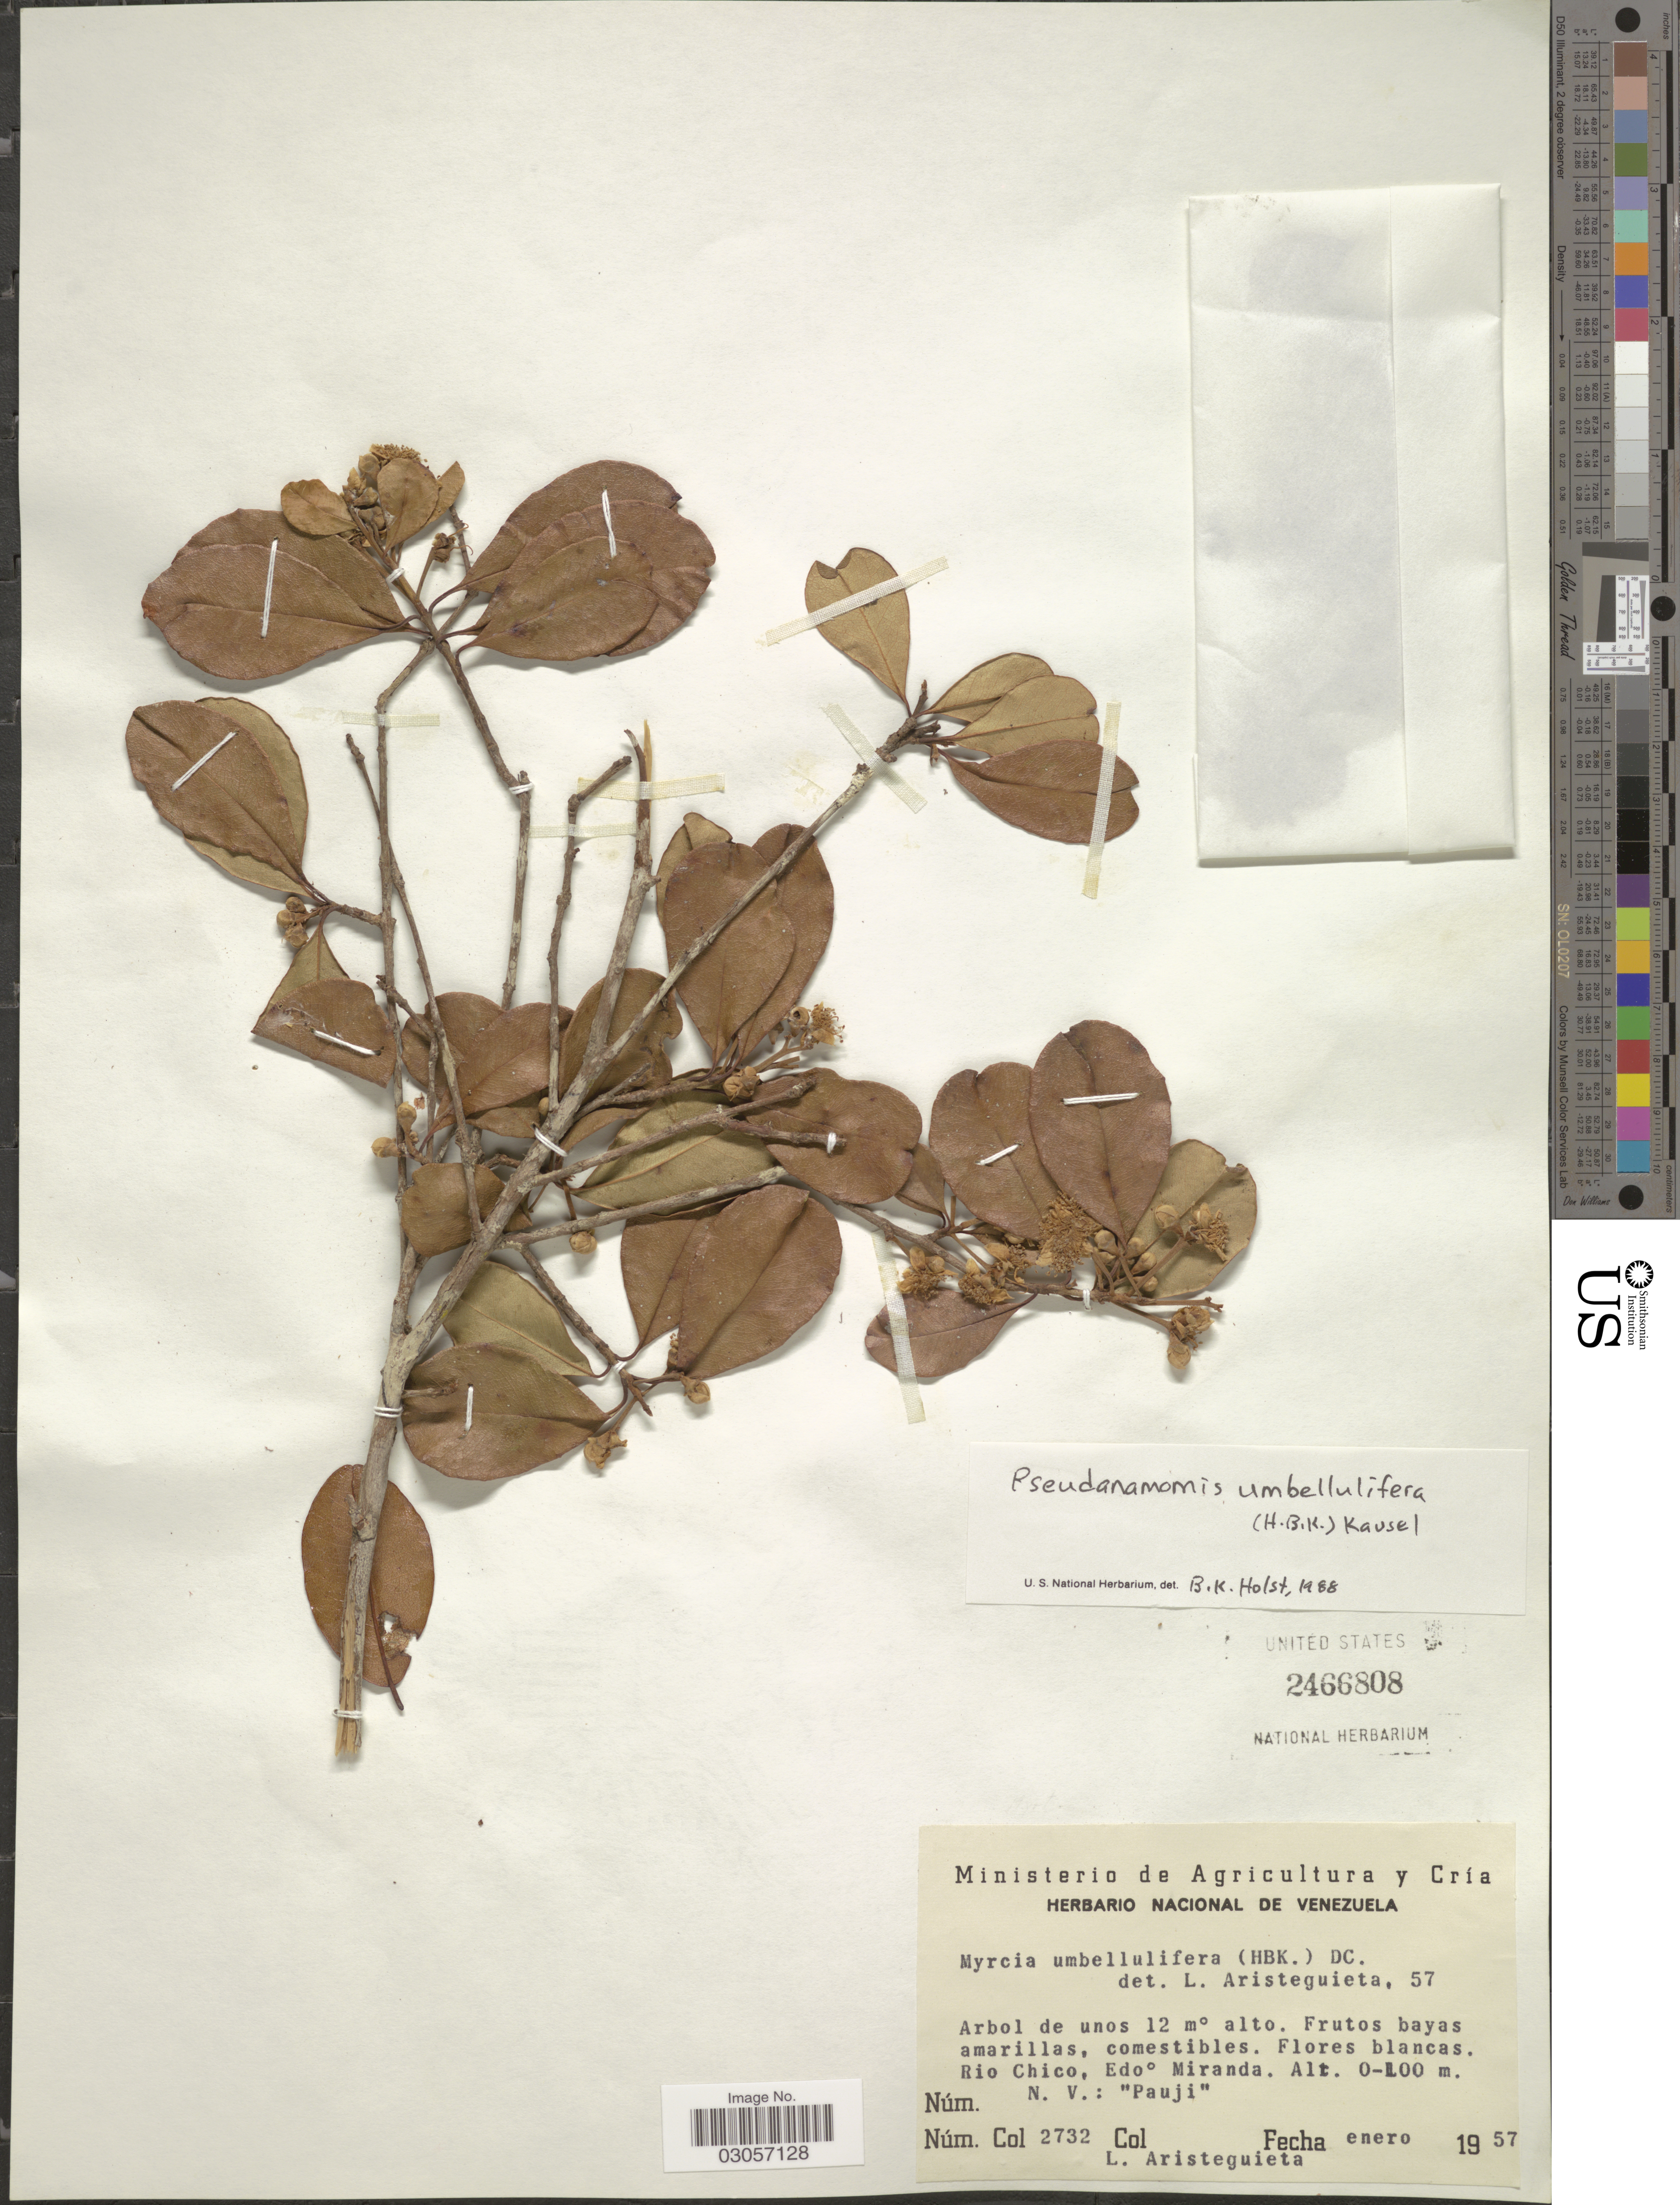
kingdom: Plantae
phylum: Tracheophyta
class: Magnoliopsida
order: Myrtales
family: Myrtaceae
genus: Eugenia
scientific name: Eugenia umbellulifera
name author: (Kunth) Krug & Urb.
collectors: L. Aristeguieta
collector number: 2732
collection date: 1957-01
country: Venezuela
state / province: Miranda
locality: Rio Chico.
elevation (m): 0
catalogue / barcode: US 2466808